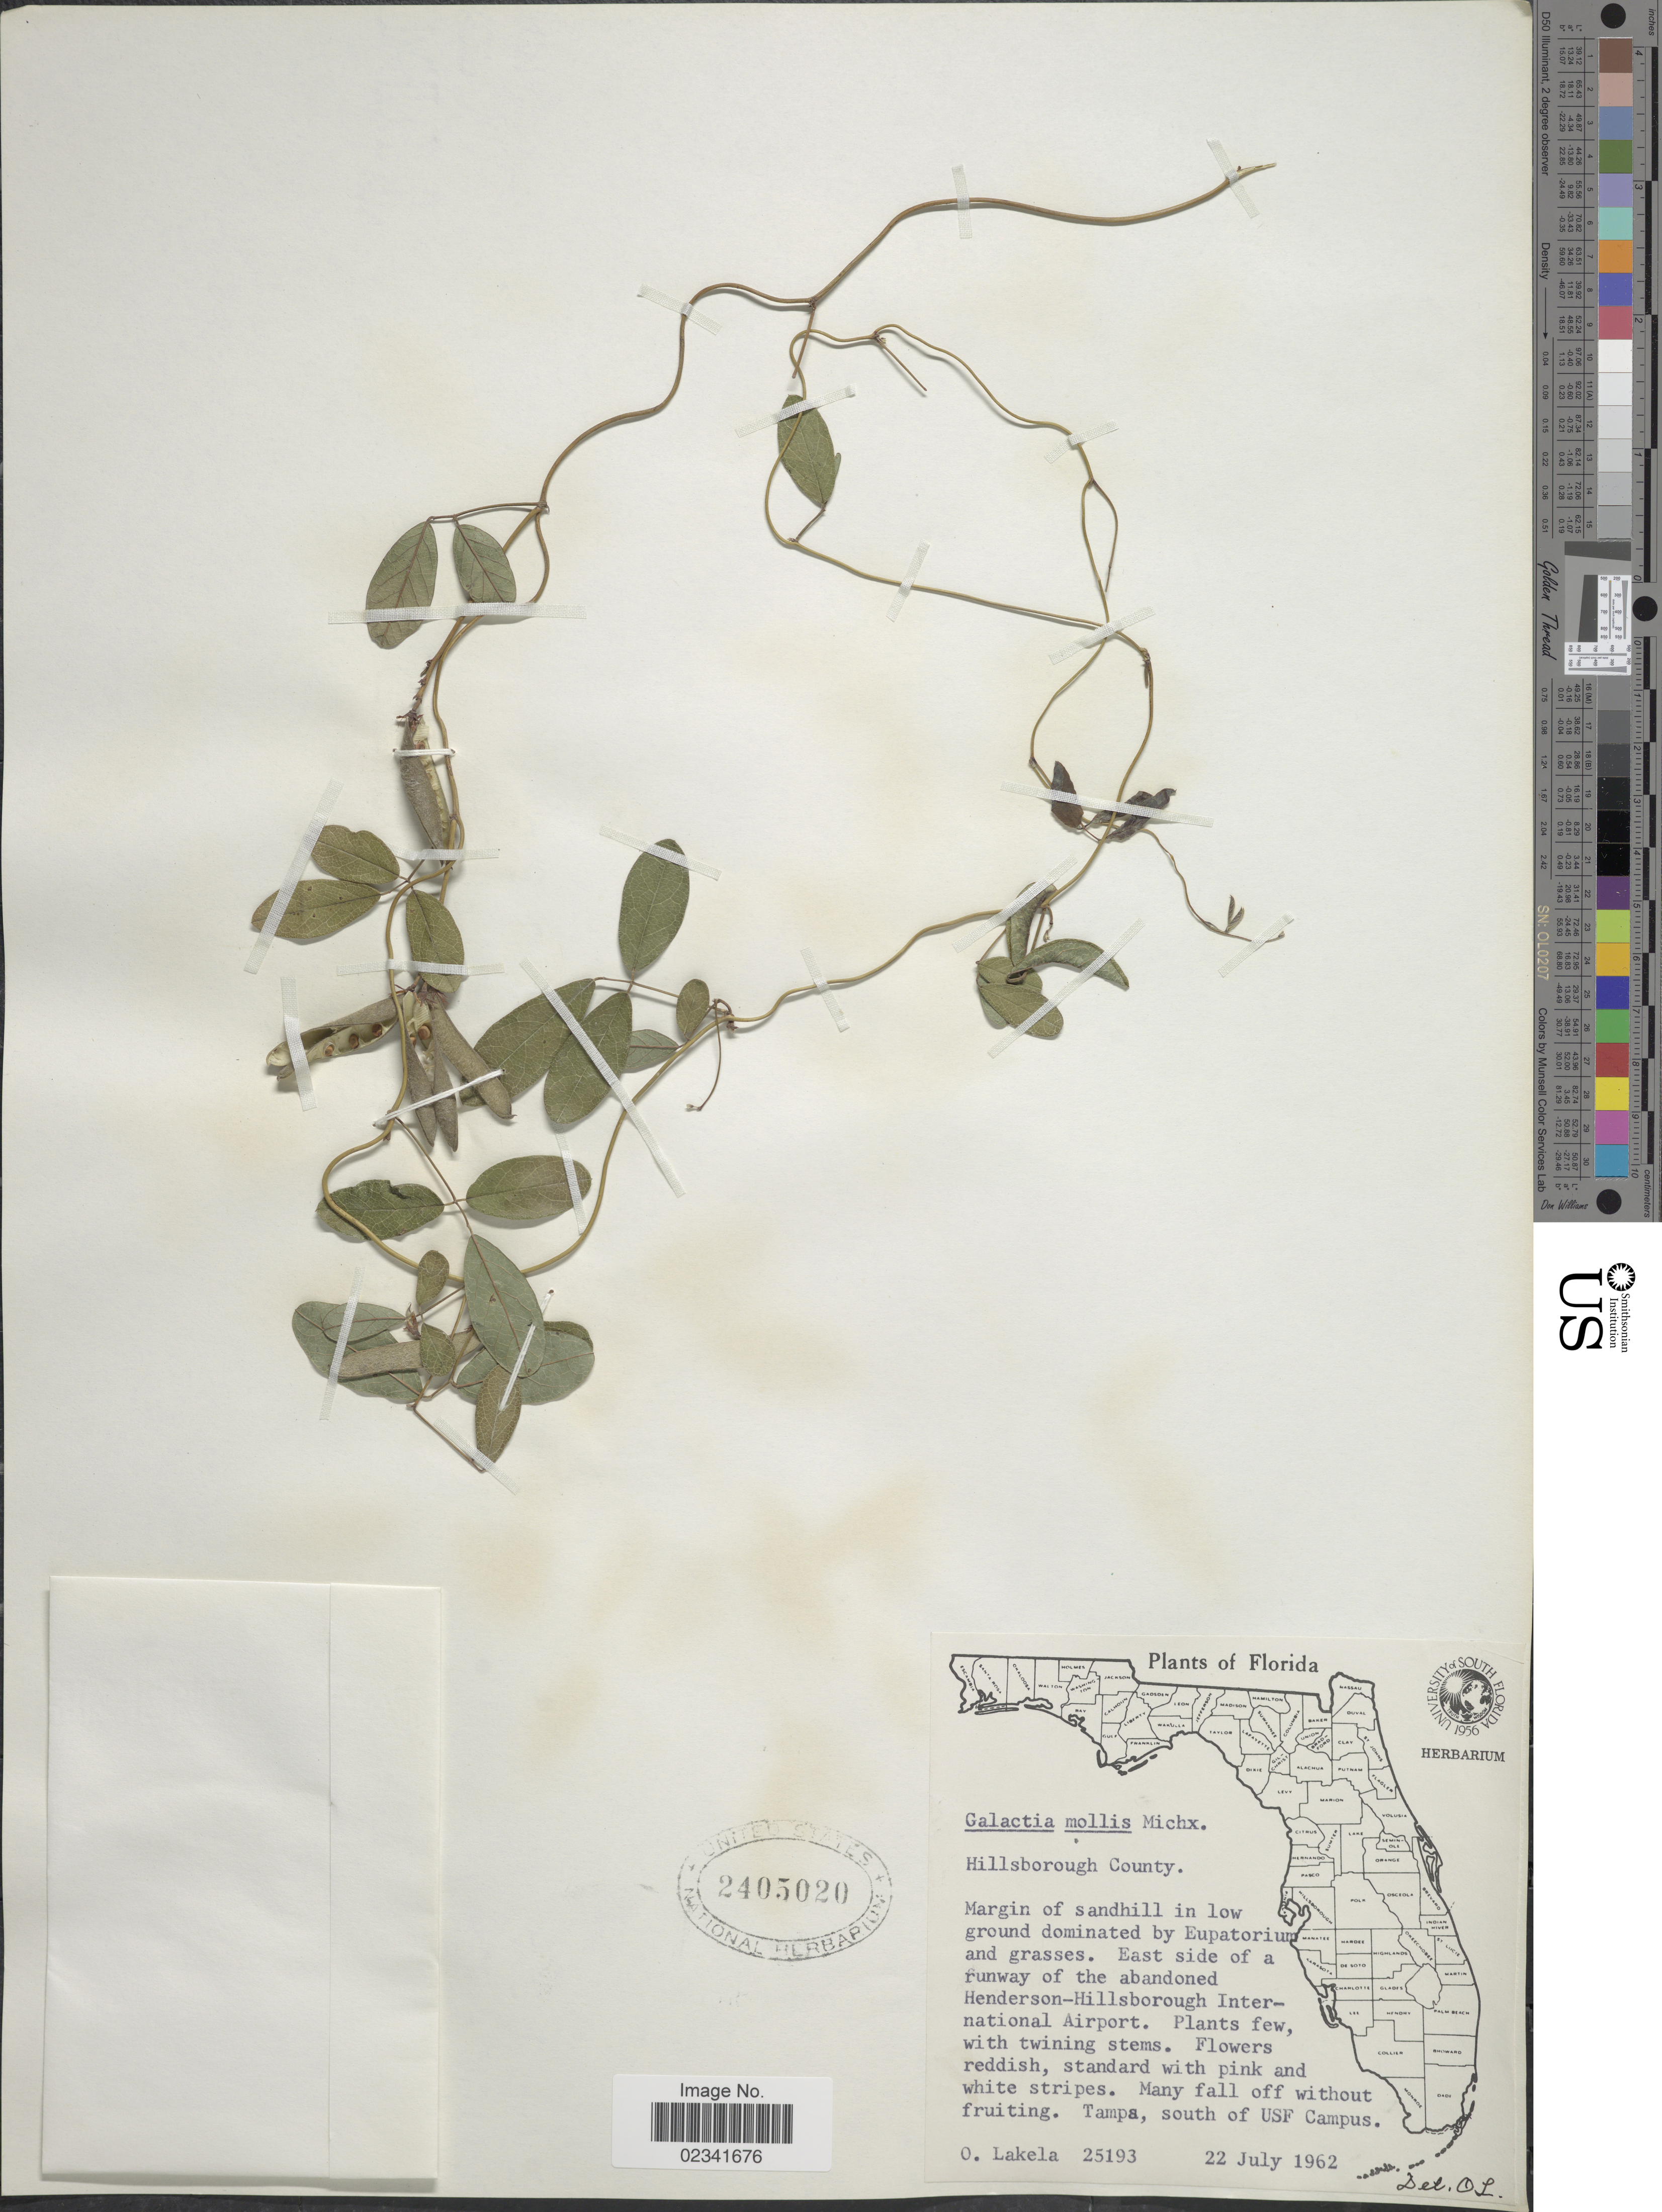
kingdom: Plantae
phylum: Tracheophyta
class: Magnoliopsida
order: Fabales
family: Fabaceae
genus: Galactia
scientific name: Galactia mollis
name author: Michx.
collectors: O. Lakela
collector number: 25193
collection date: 1962-07-22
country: United States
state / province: Florida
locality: Hillsborough County, East side of a runway of the abandoned Henderson-Hillsborough International Airport, Tampa, south of USF Campus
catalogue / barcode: US 2405020